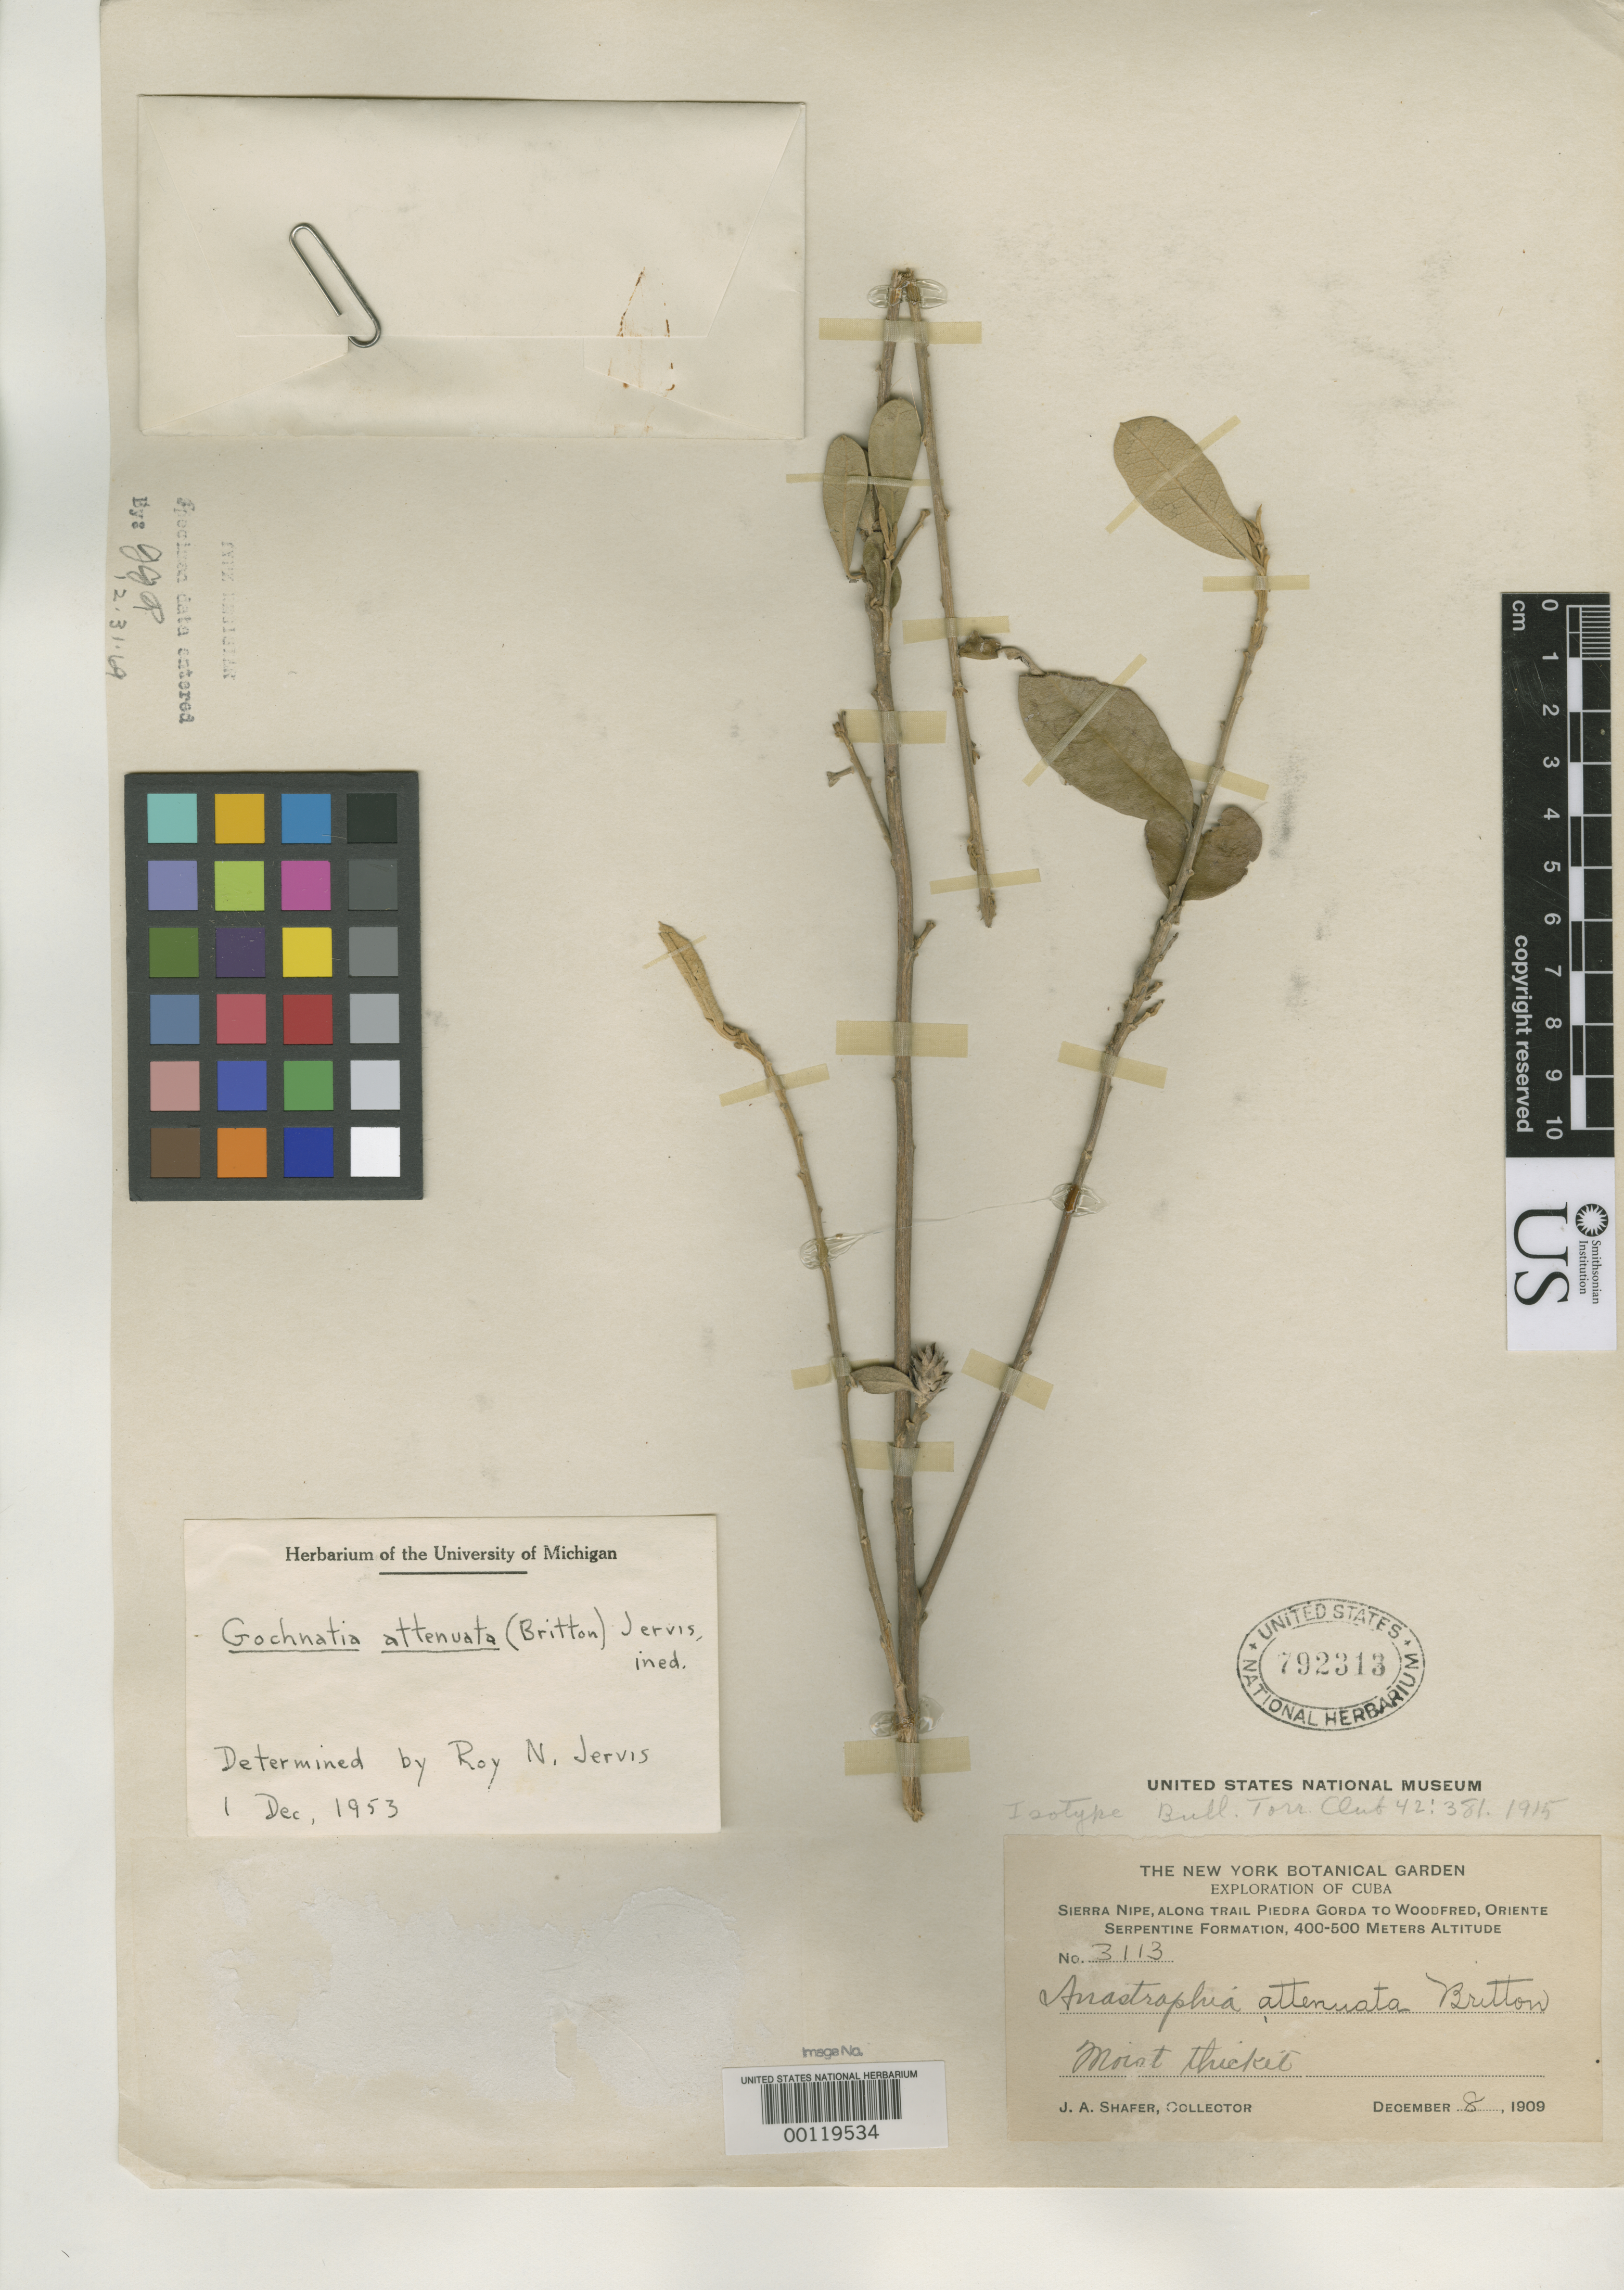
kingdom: Plantae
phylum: Tracheophyta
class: Magnoliopsida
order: Asterales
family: Asteraceae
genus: Anastraphia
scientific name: Anastraphia attenuata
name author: Britton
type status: Isotype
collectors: J. A. Shafer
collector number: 3113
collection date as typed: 08 Dec 1909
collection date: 1909-12-08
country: Cuba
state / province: Oriente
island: Greater Antilles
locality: Between Piedra Gorda and Woodfred.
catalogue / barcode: US 792313